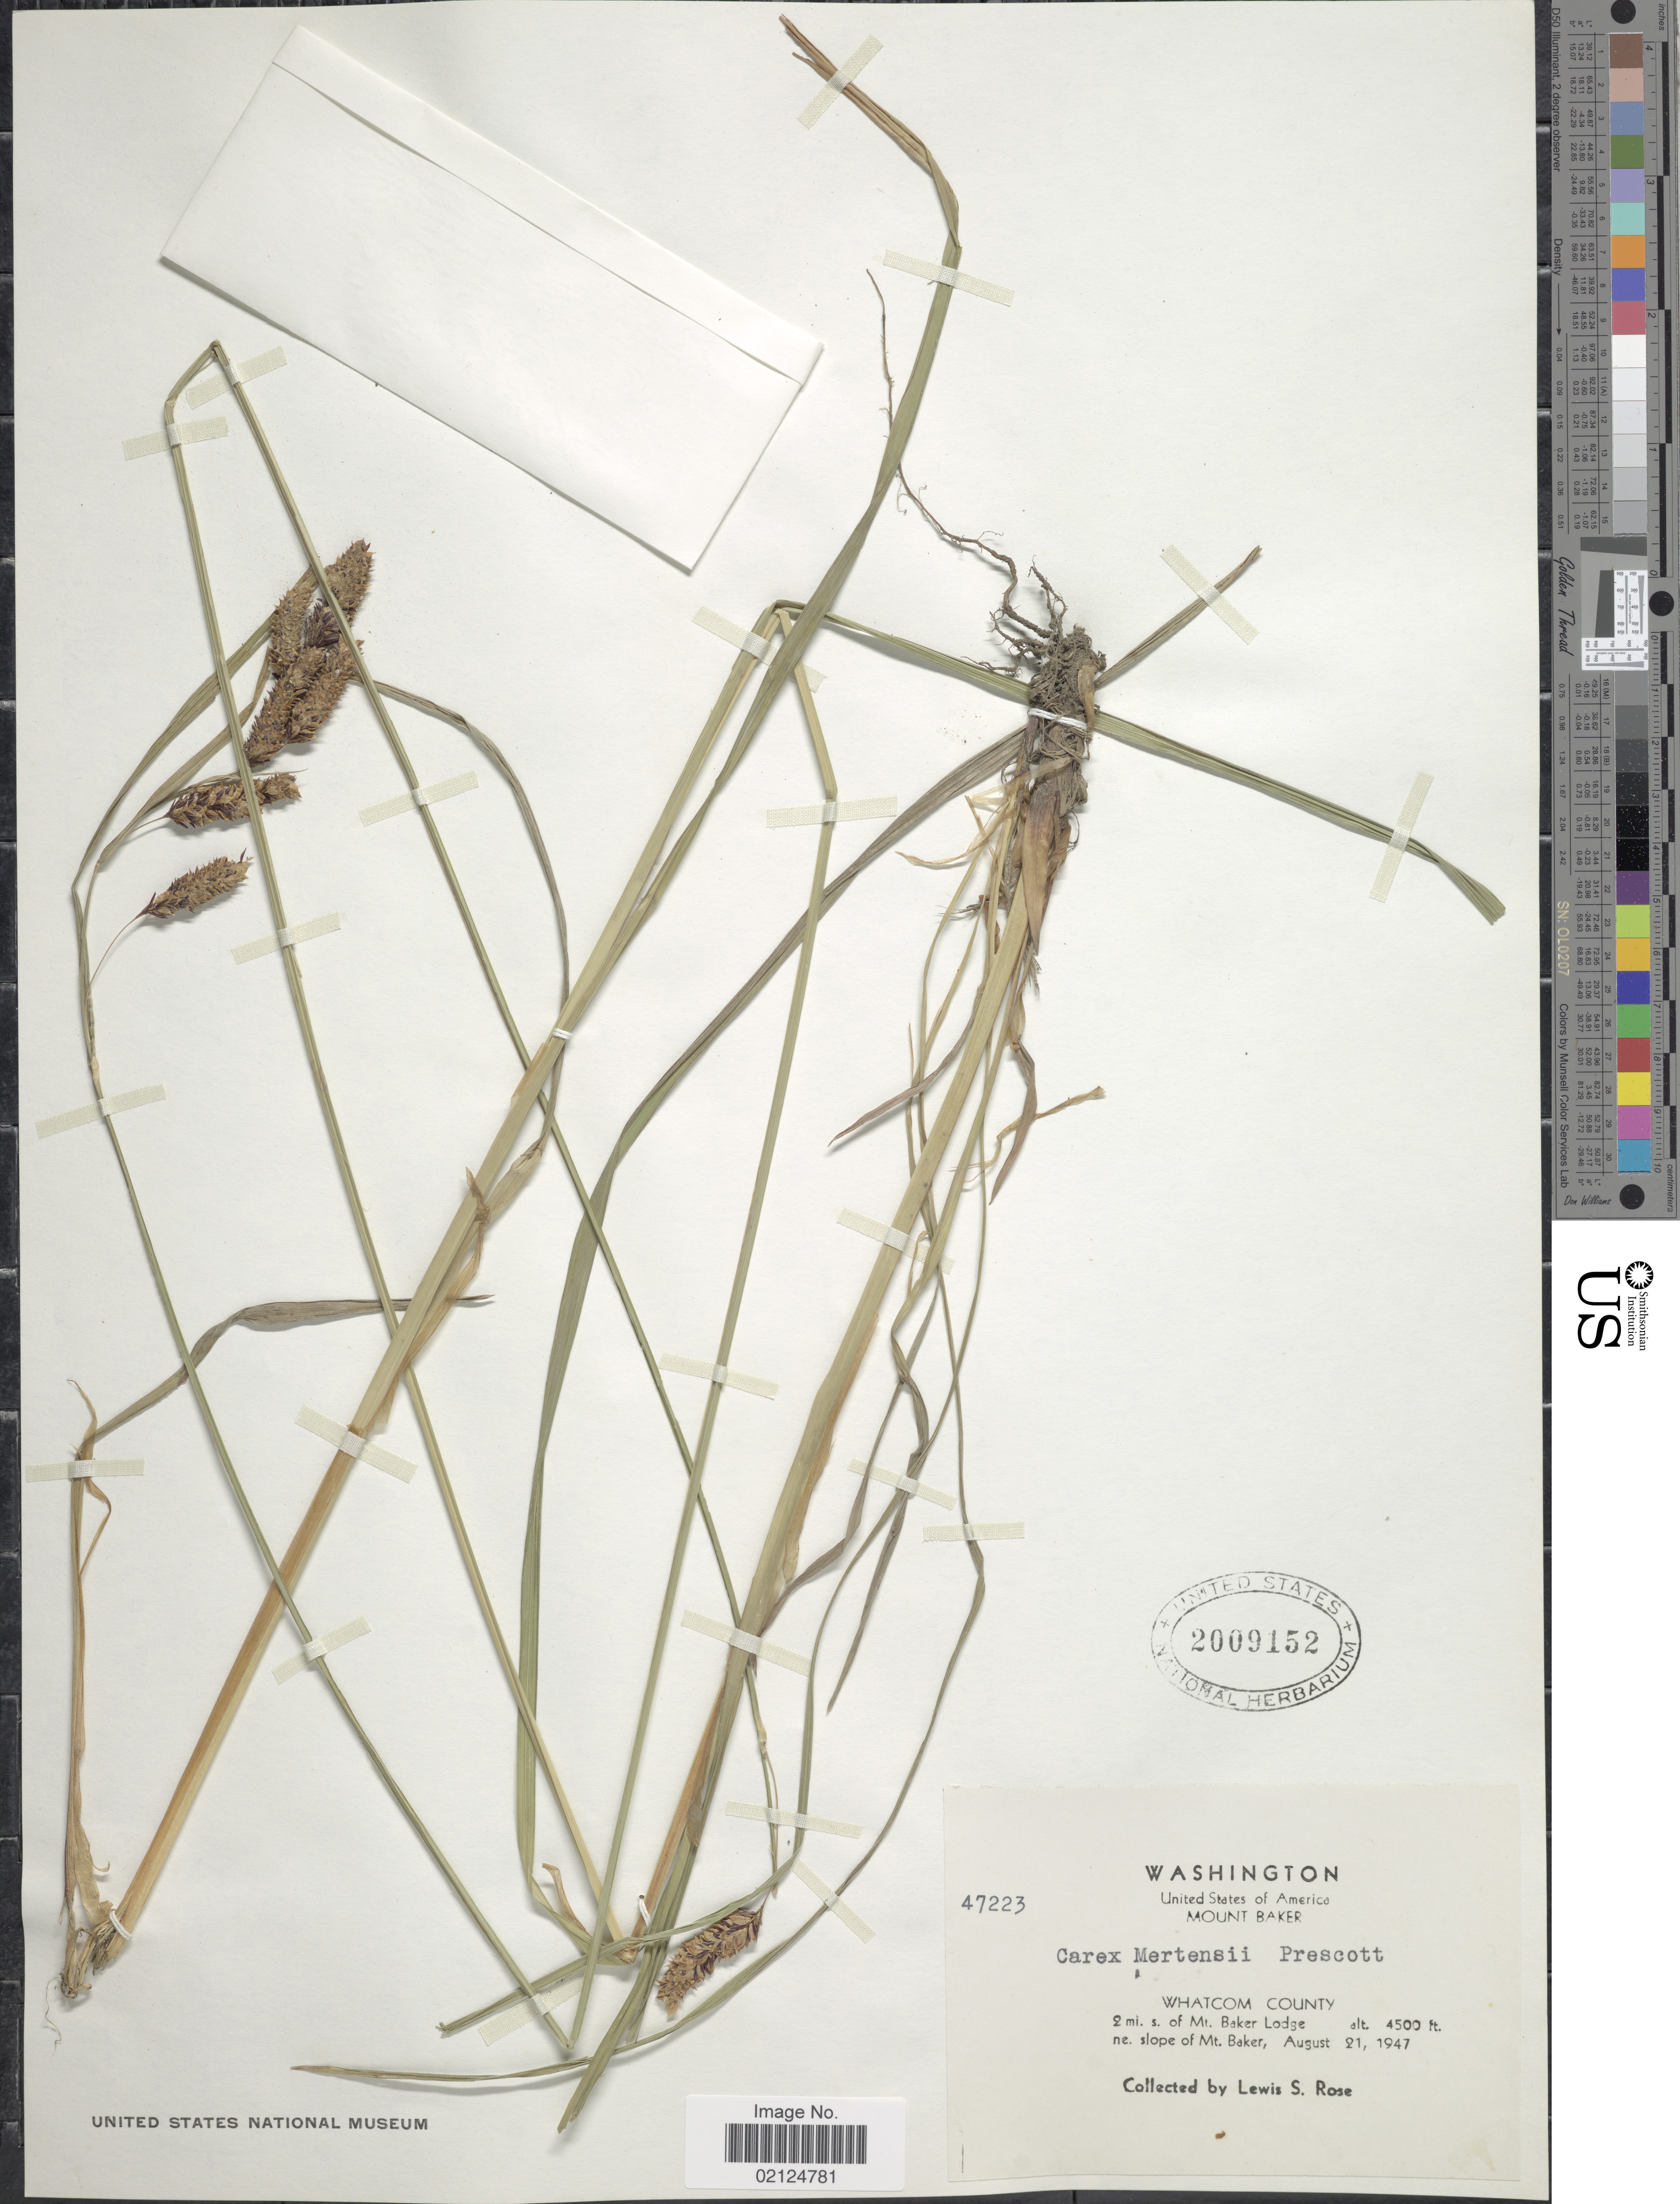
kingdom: Plantae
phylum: Tracheophyta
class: Liliopsida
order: Poales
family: Cyperaceae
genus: Carex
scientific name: Carex mertensii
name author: J.D. Prescott ex Bong.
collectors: L. S. Rose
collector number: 47223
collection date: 1947-08-21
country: United States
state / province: Washington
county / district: Whatcom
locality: Whatcom County, 2 mi. s. of Mt. Baker Lodge, ne. slope of Mt. Baker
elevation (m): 1372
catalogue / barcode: US 2009152